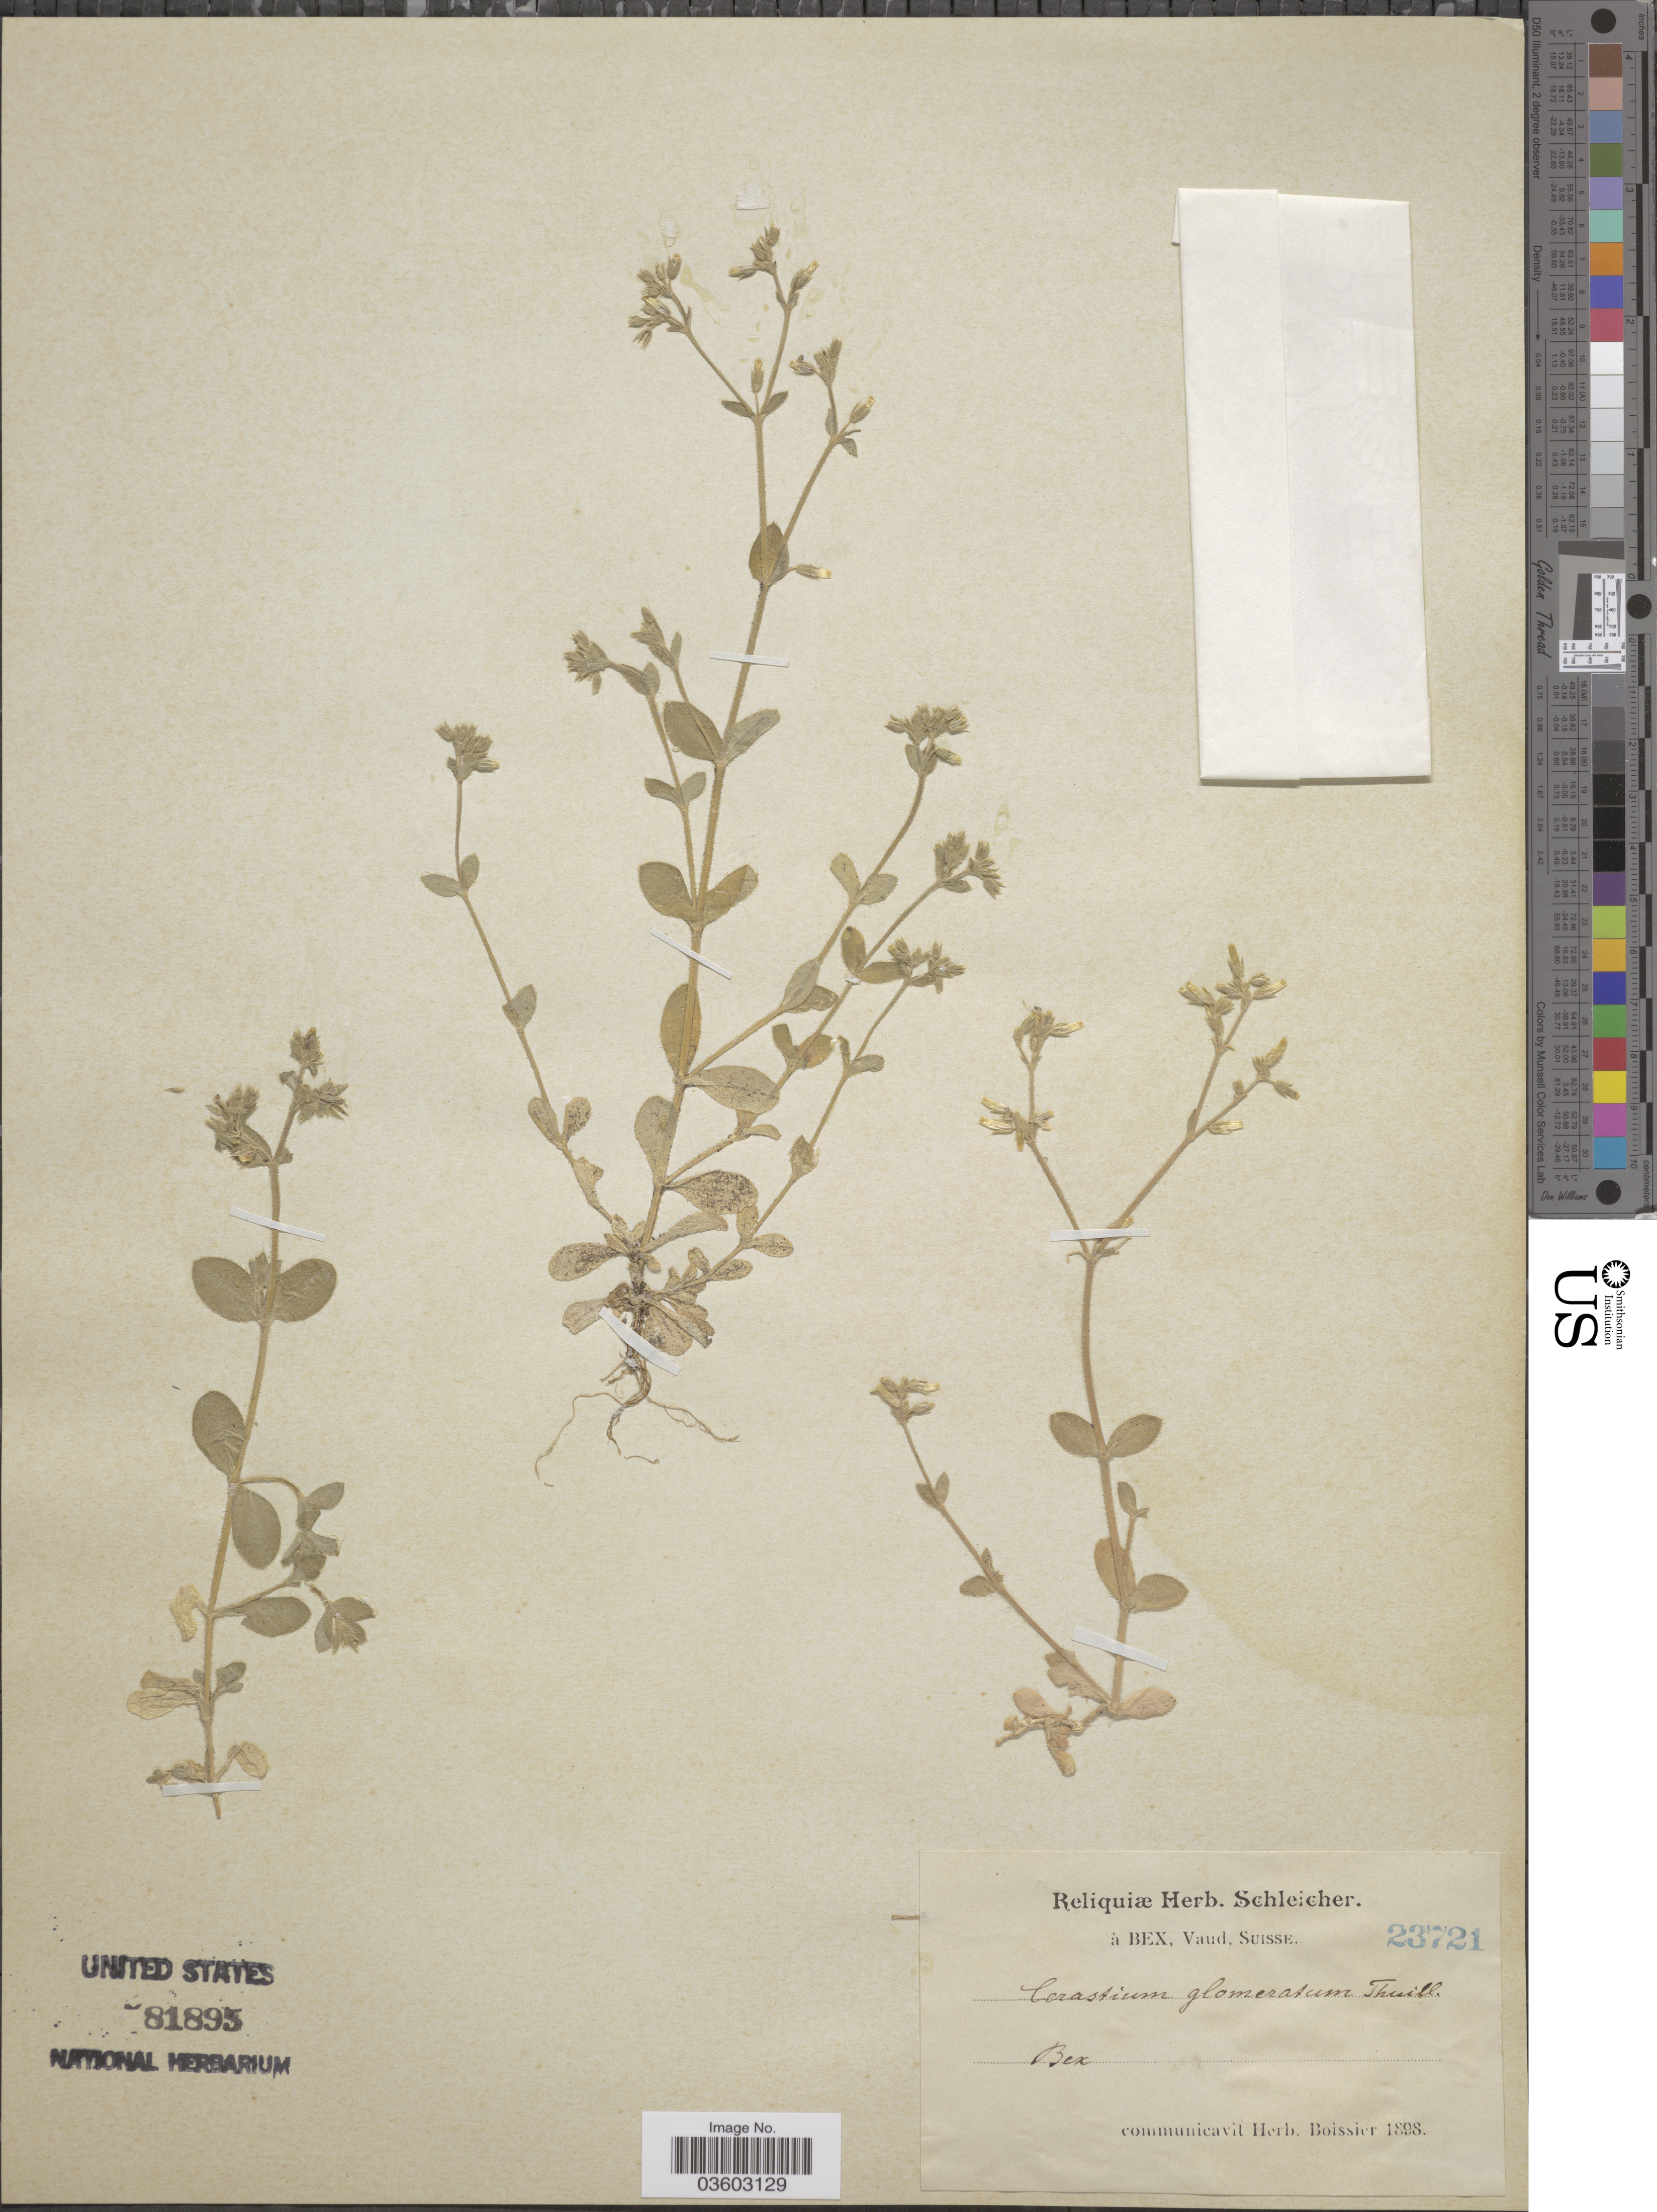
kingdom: Plantae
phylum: Tracheophyta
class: Magnoliopsida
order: Caryophyllales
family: Caryophyllaceae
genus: Cerastium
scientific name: Cerastium glomeratum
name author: Thuill.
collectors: ex herb. Schleicher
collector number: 23721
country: Switzerland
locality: Bex.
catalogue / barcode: US 81895